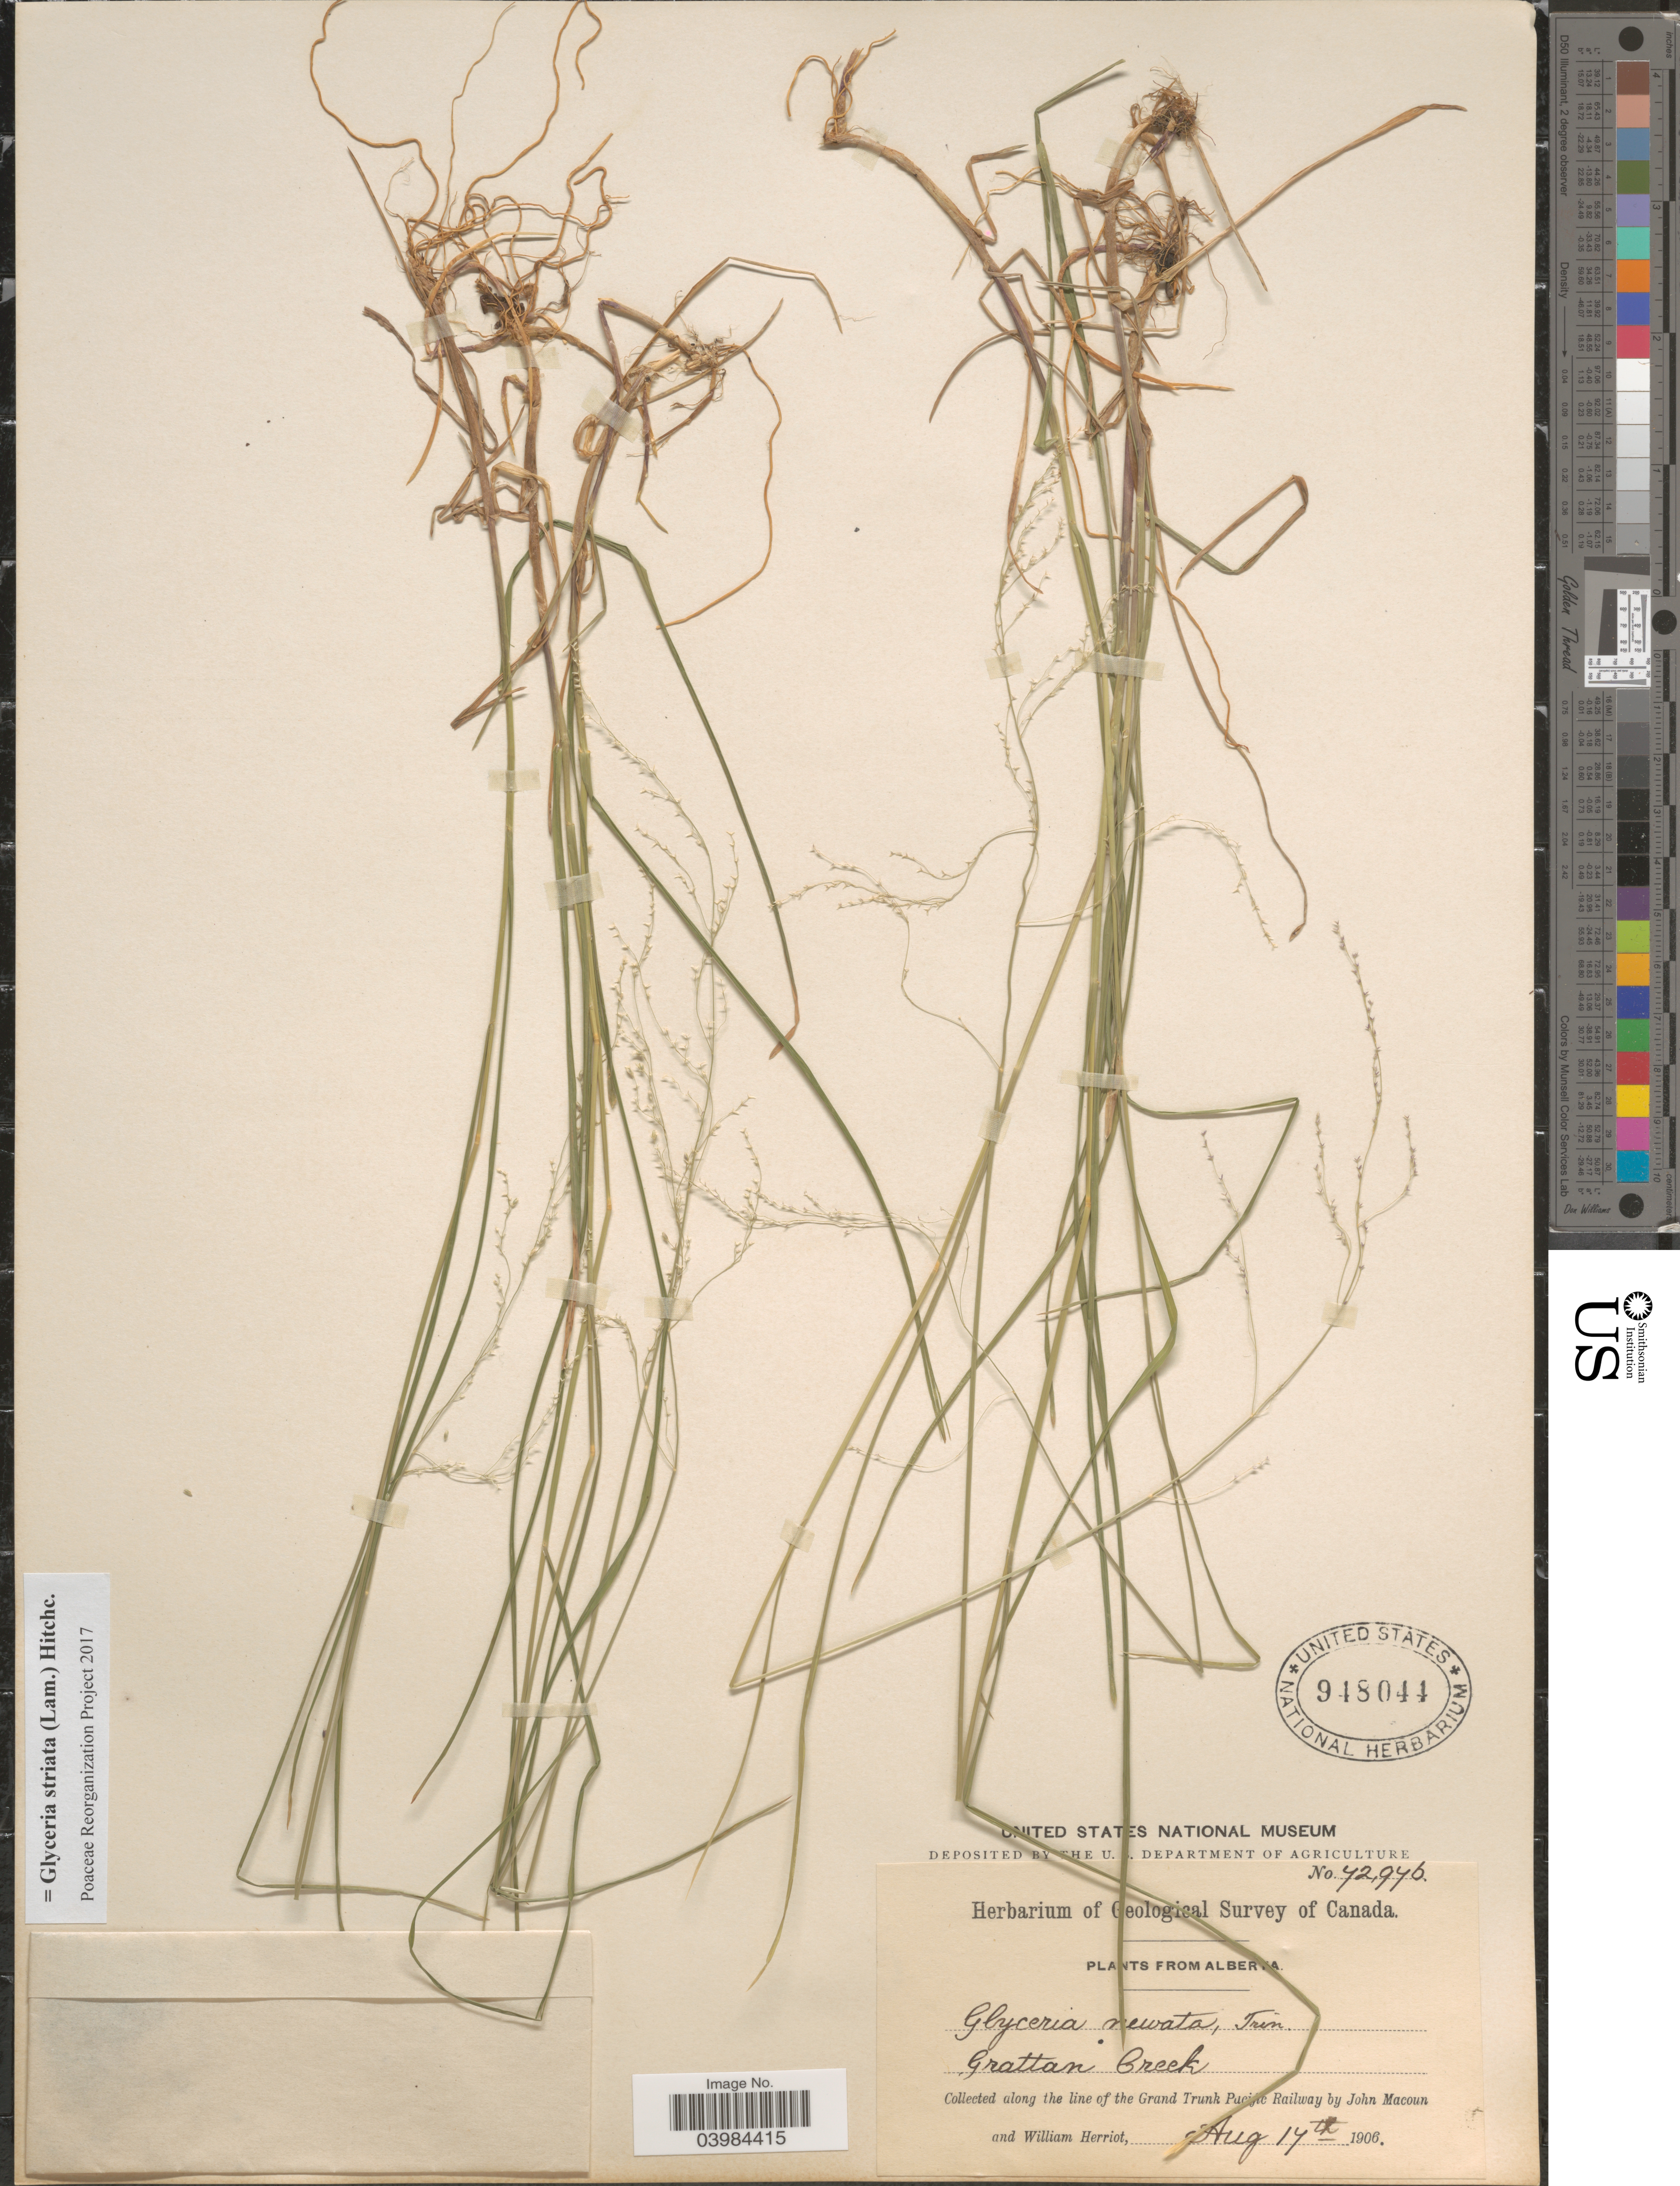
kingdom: Plantae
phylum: Tracheophyta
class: Liliopsida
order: Poales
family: Poaceae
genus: Glyceria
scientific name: Glyceria striata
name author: (Lam.) Hitchc.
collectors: J. Macoun & W. Herriot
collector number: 72976*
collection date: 1906-07-17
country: Canada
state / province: Alberta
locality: Grattan Creek. Along the line of the Grand Trunk Pacific Railway.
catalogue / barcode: US 948044